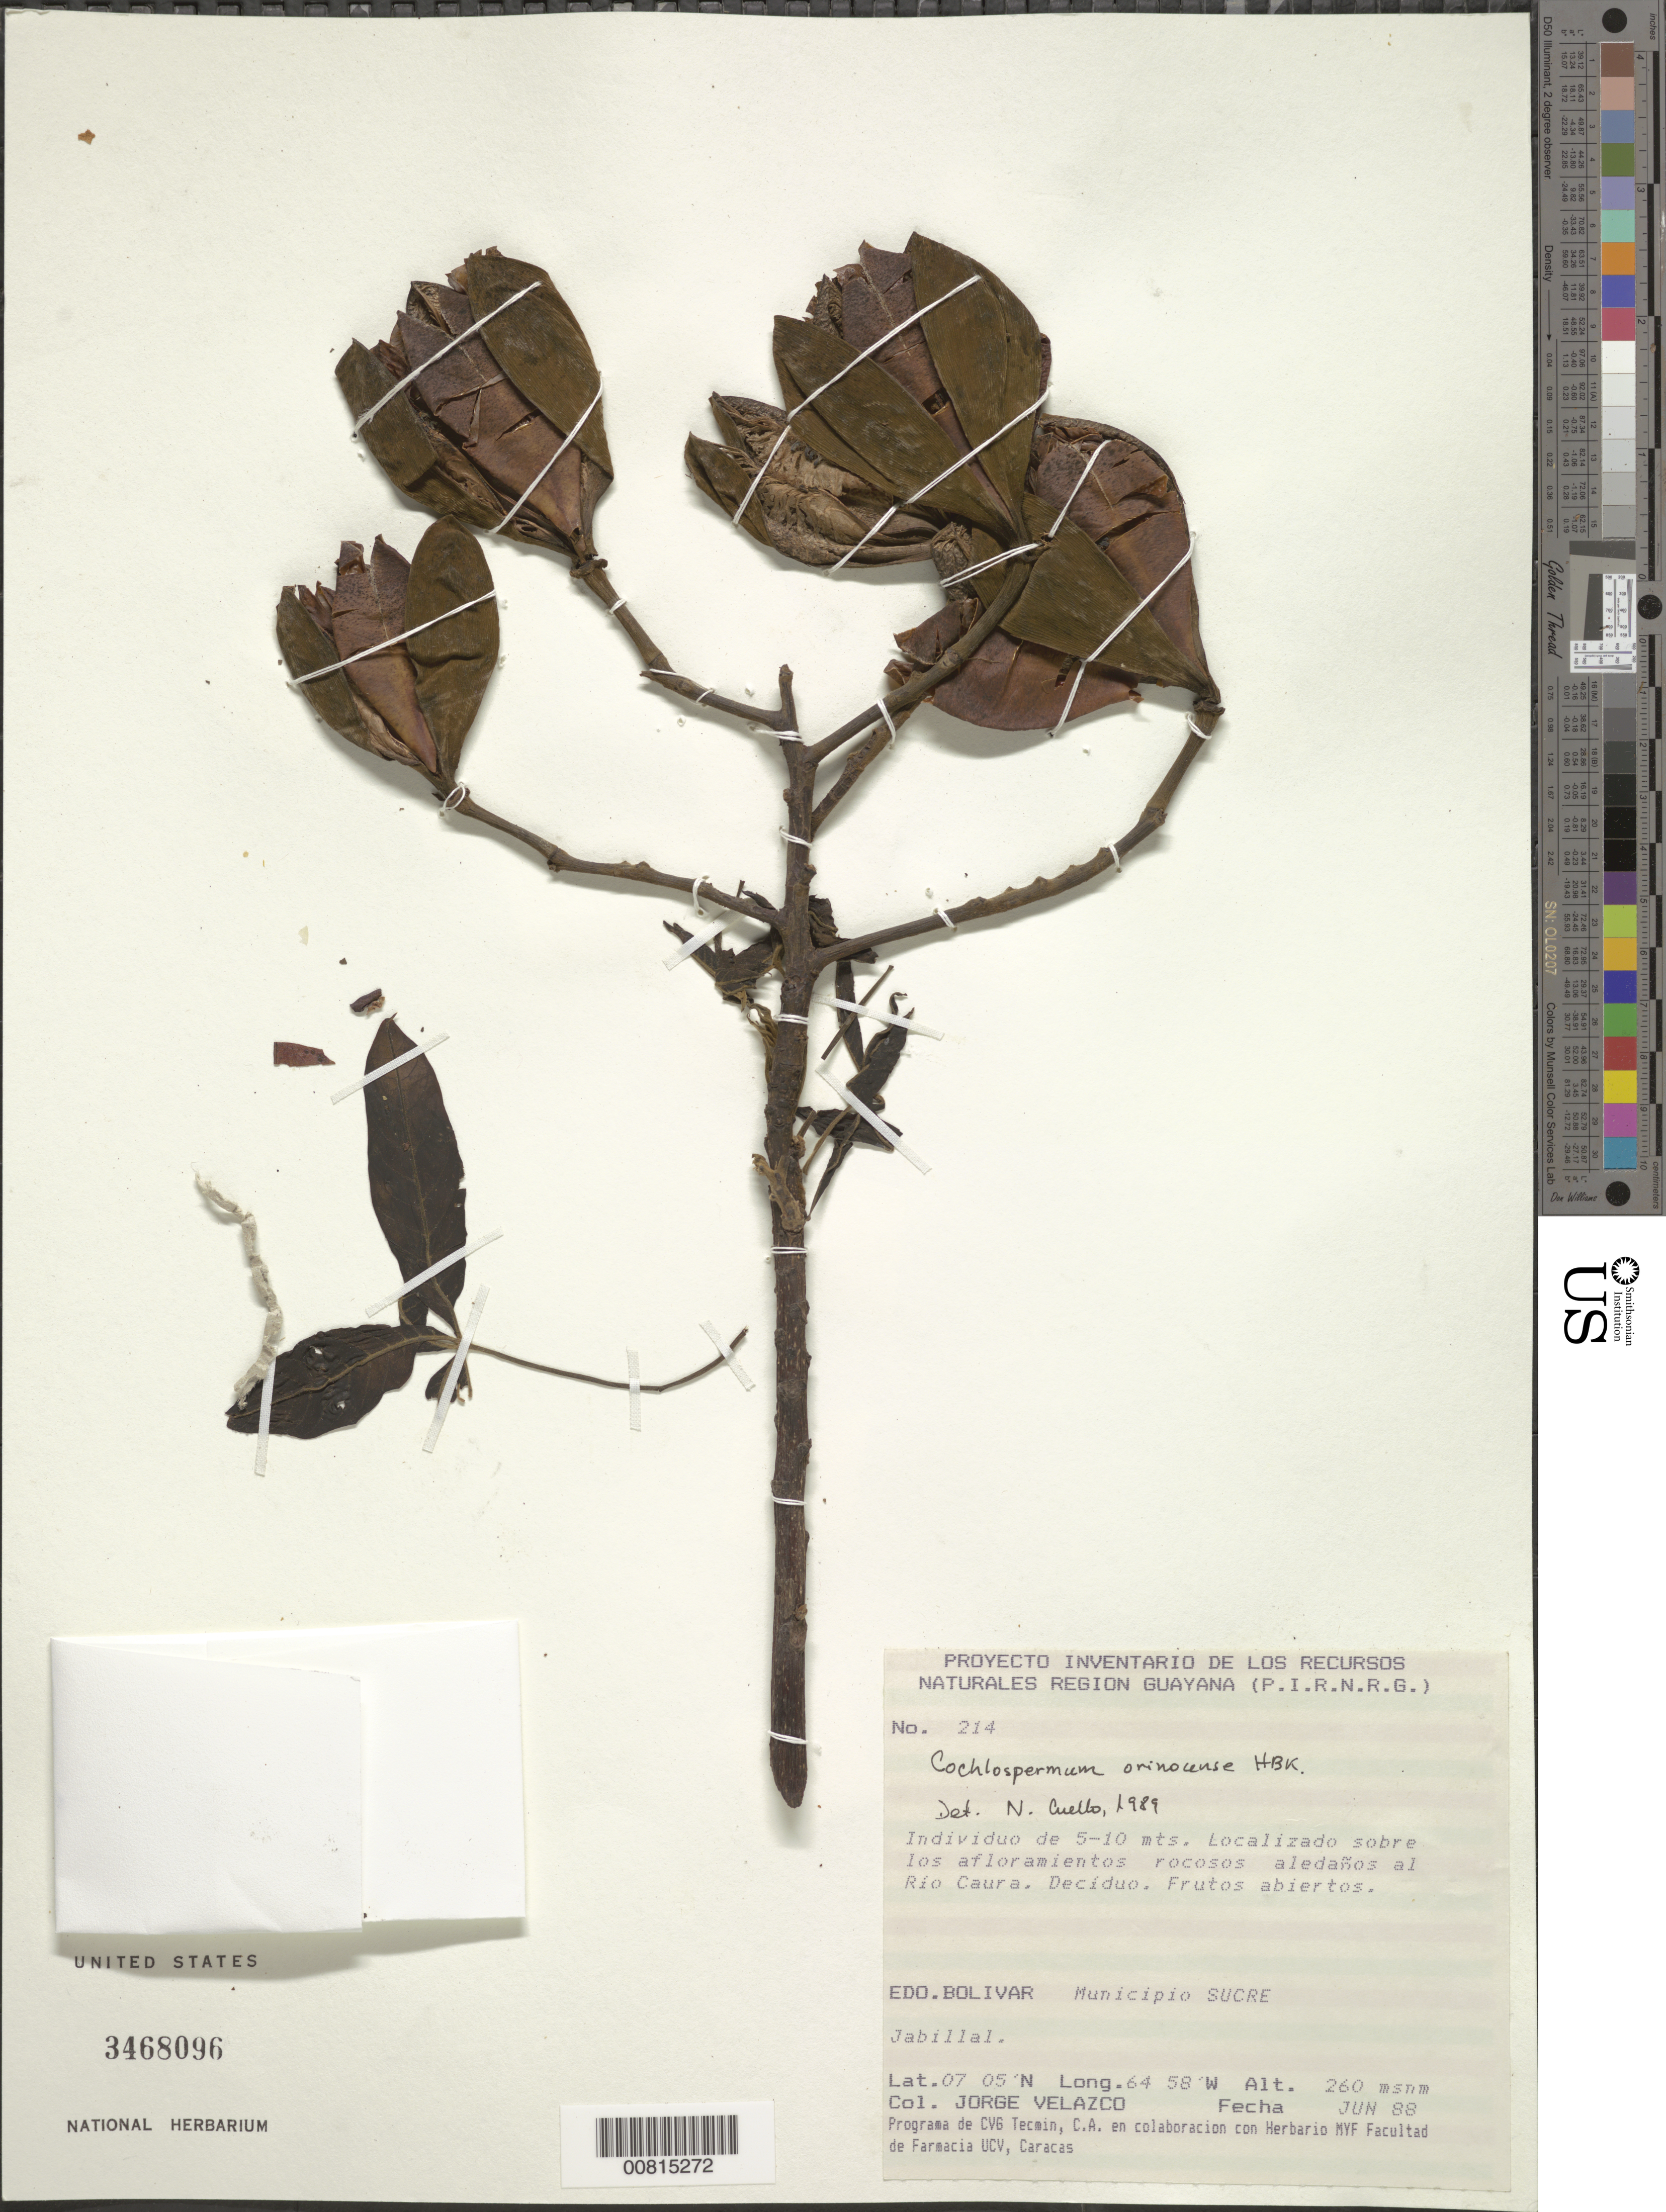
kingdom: Plantae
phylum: Tracheophyta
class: Magnoliopsida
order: Malvales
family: Cochlospermaceae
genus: Cochlospermum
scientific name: Cochlospermum orinocense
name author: (Kunth) Steud.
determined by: Cuello, Nidia L.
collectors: J. Velazco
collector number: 214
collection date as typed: Jun-88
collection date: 1988-06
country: Venezuela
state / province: Bolívar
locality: Mun. Sucre, Río Caura, Jabillal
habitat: Sobre los afloramientos rocosos aledaños al rio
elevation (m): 260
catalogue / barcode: US 3468096